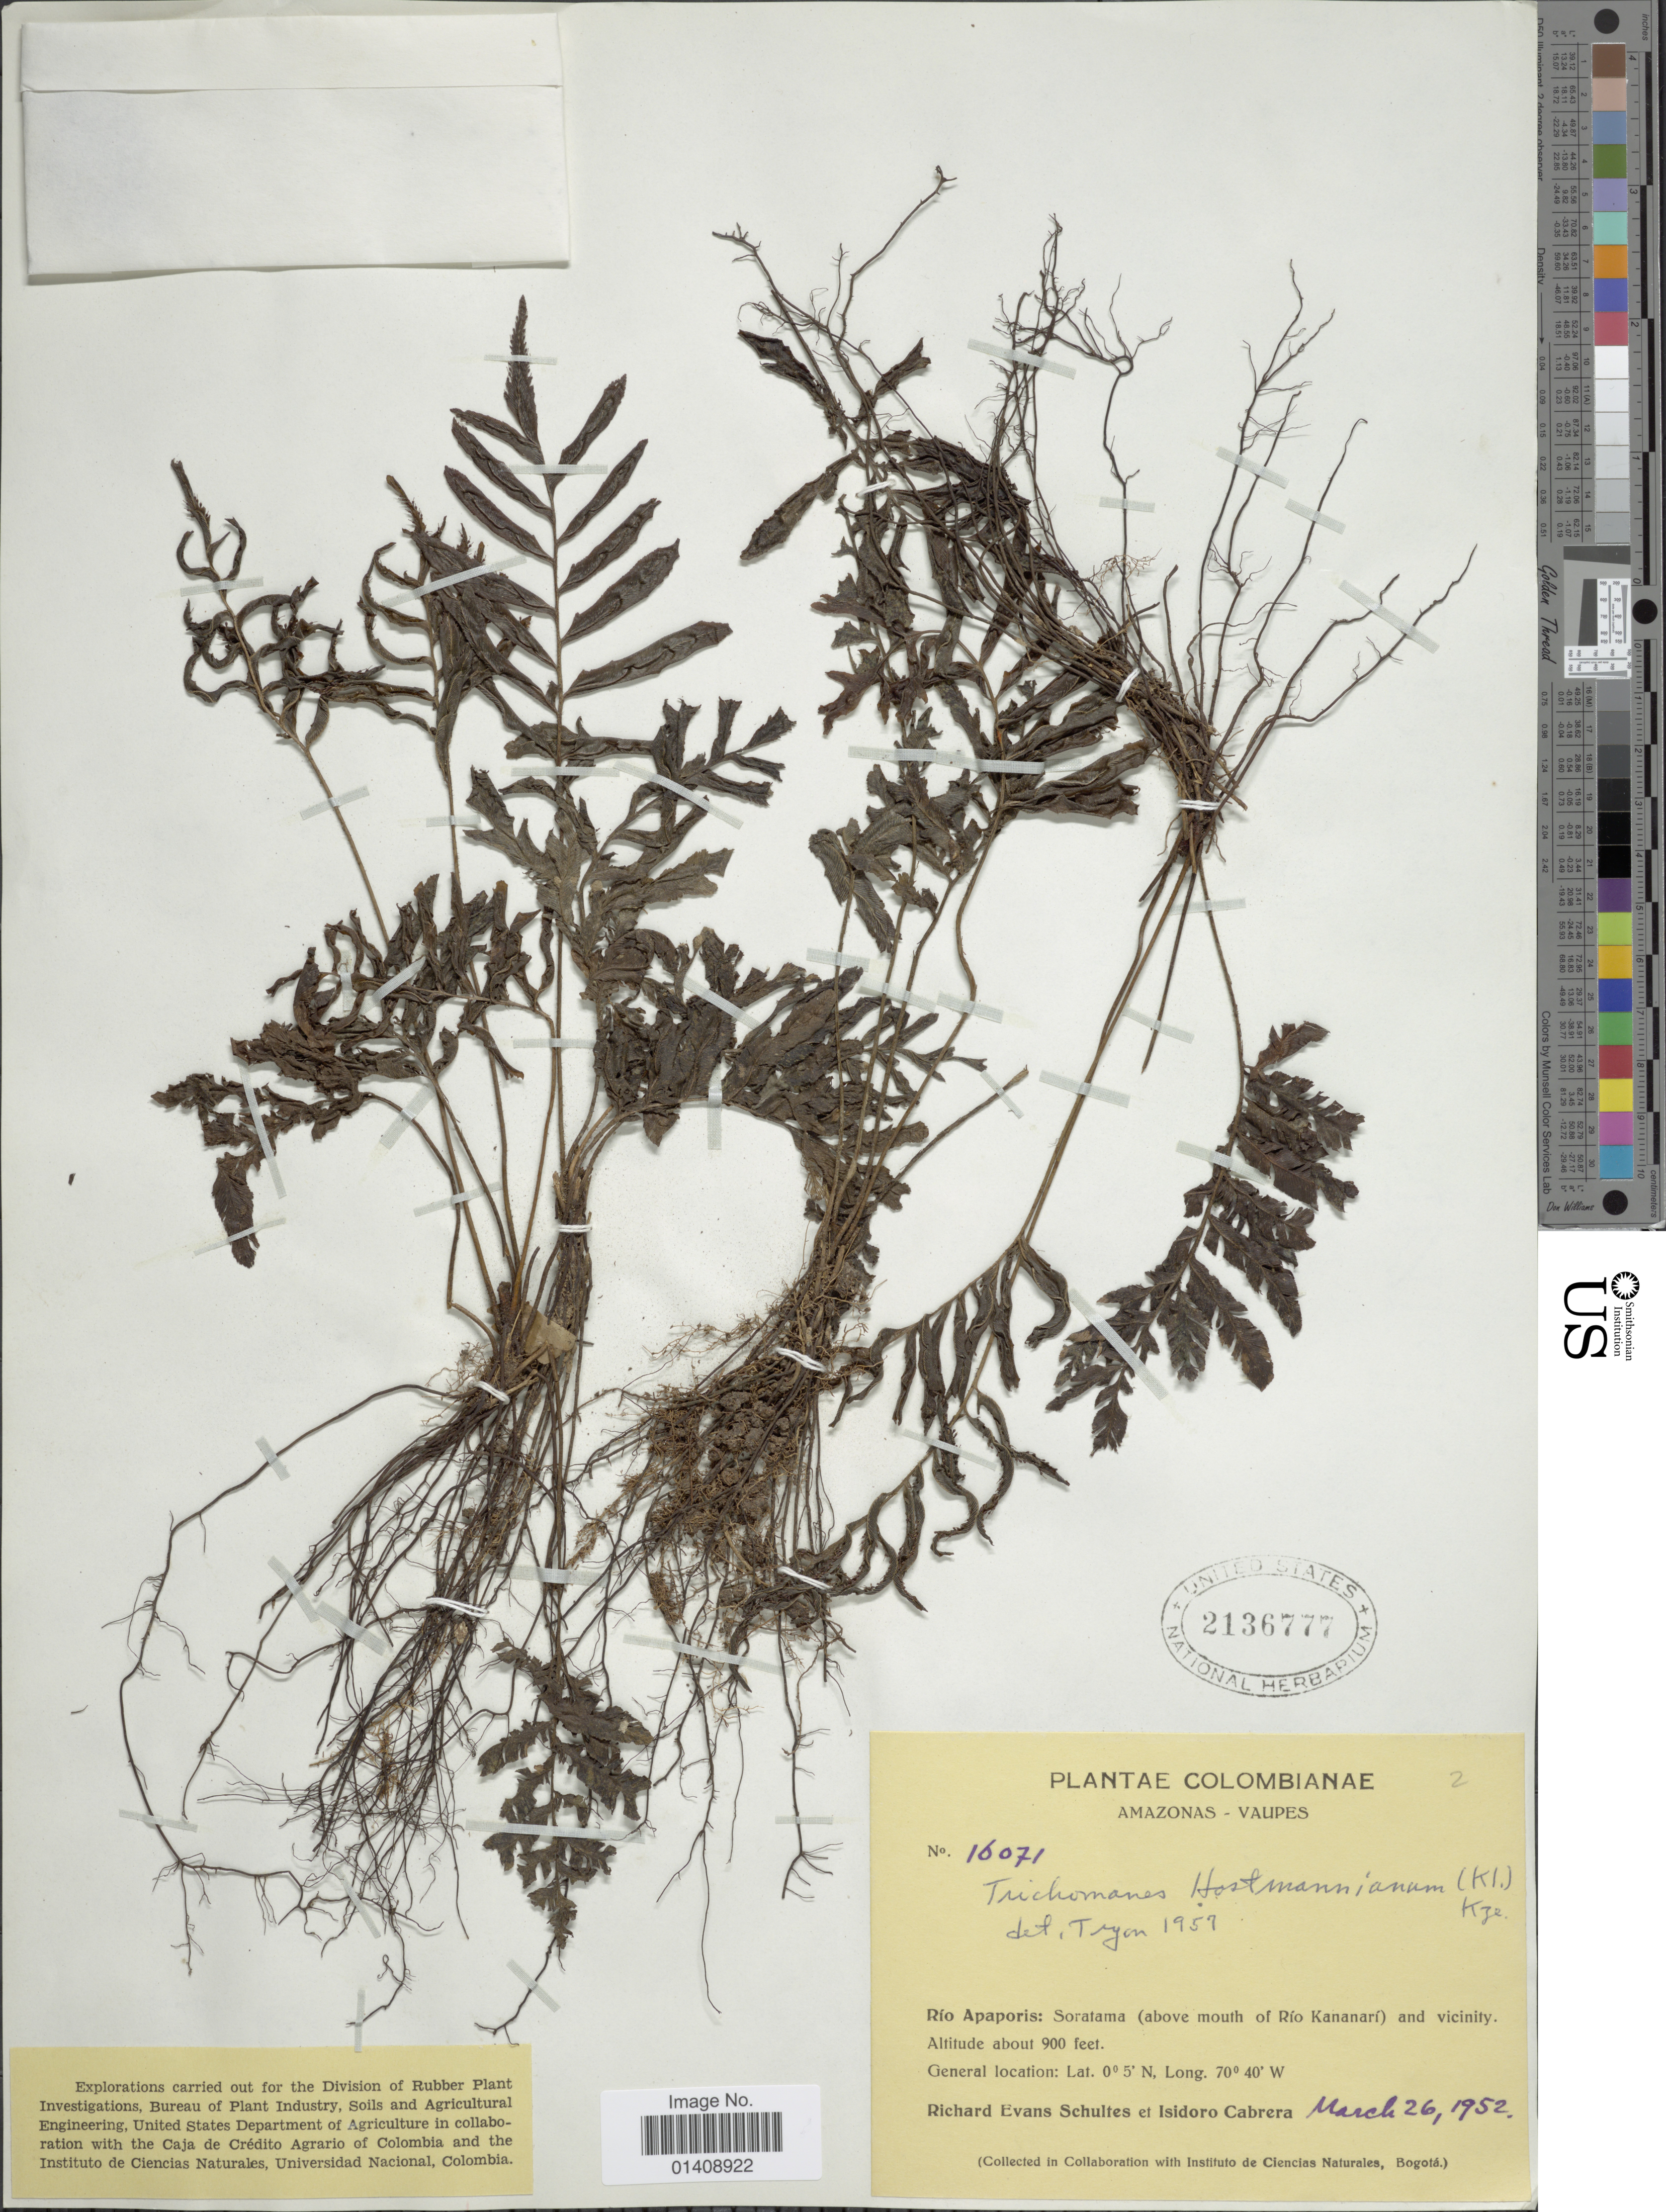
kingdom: Plantae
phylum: Tracheophyta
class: Polypodiopsida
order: Hymenophyllales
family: Hymenophyllaceae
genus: Trichomanes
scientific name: Trichomanes hostmannianum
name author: (Klotzsch) Kunze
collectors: R. E. Schultes & I. Cabrera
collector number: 16071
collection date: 1952-03-26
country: Colombia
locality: Amazonas- Vaupes. Rio Apaporis, Soratama (above mouth of Rio Kananari) and vicinity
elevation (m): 274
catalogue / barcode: US 2136777